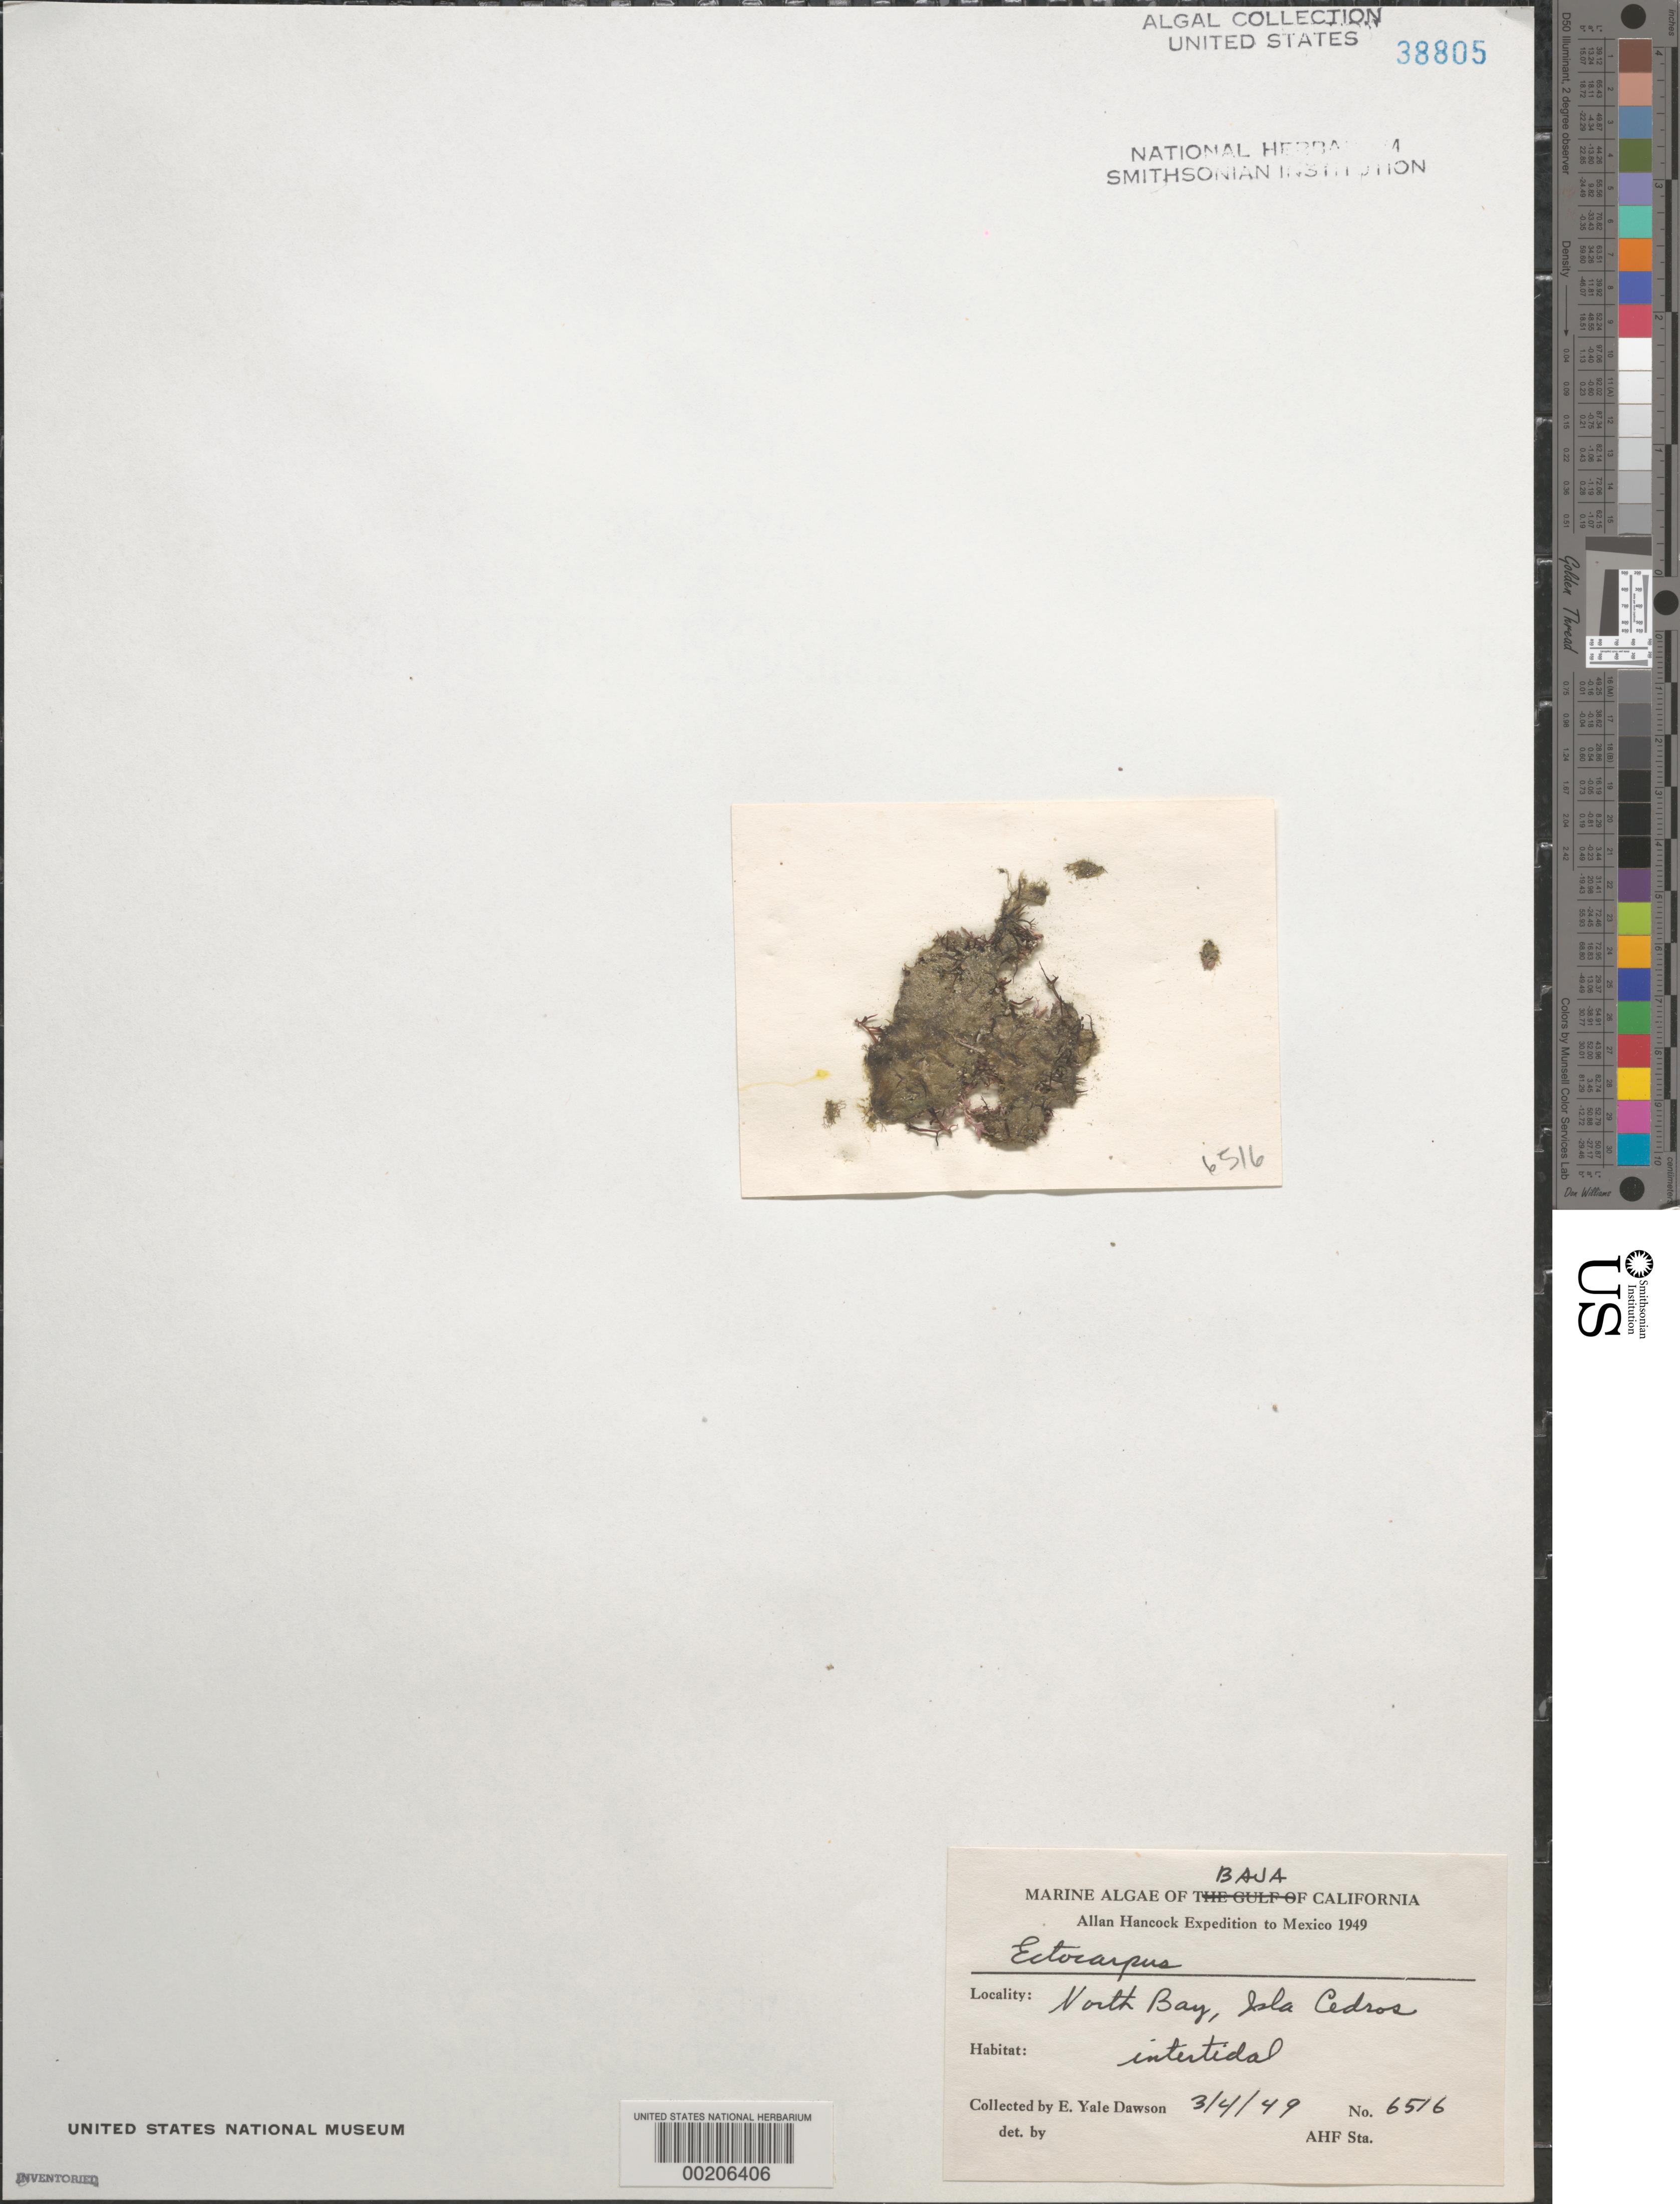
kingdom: Chromista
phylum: Ochrophyta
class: Phaeophyceae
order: Ectocarpales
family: Ectocarpaceae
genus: Ectocarpus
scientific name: Ectocarpus sp.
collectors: E. Y. Dawson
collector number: EYD 6516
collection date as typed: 04 Mar 1949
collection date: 1949-03-04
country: Mexico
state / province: Baja California Norte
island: Isla Cedros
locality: North Bay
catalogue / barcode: US 38805